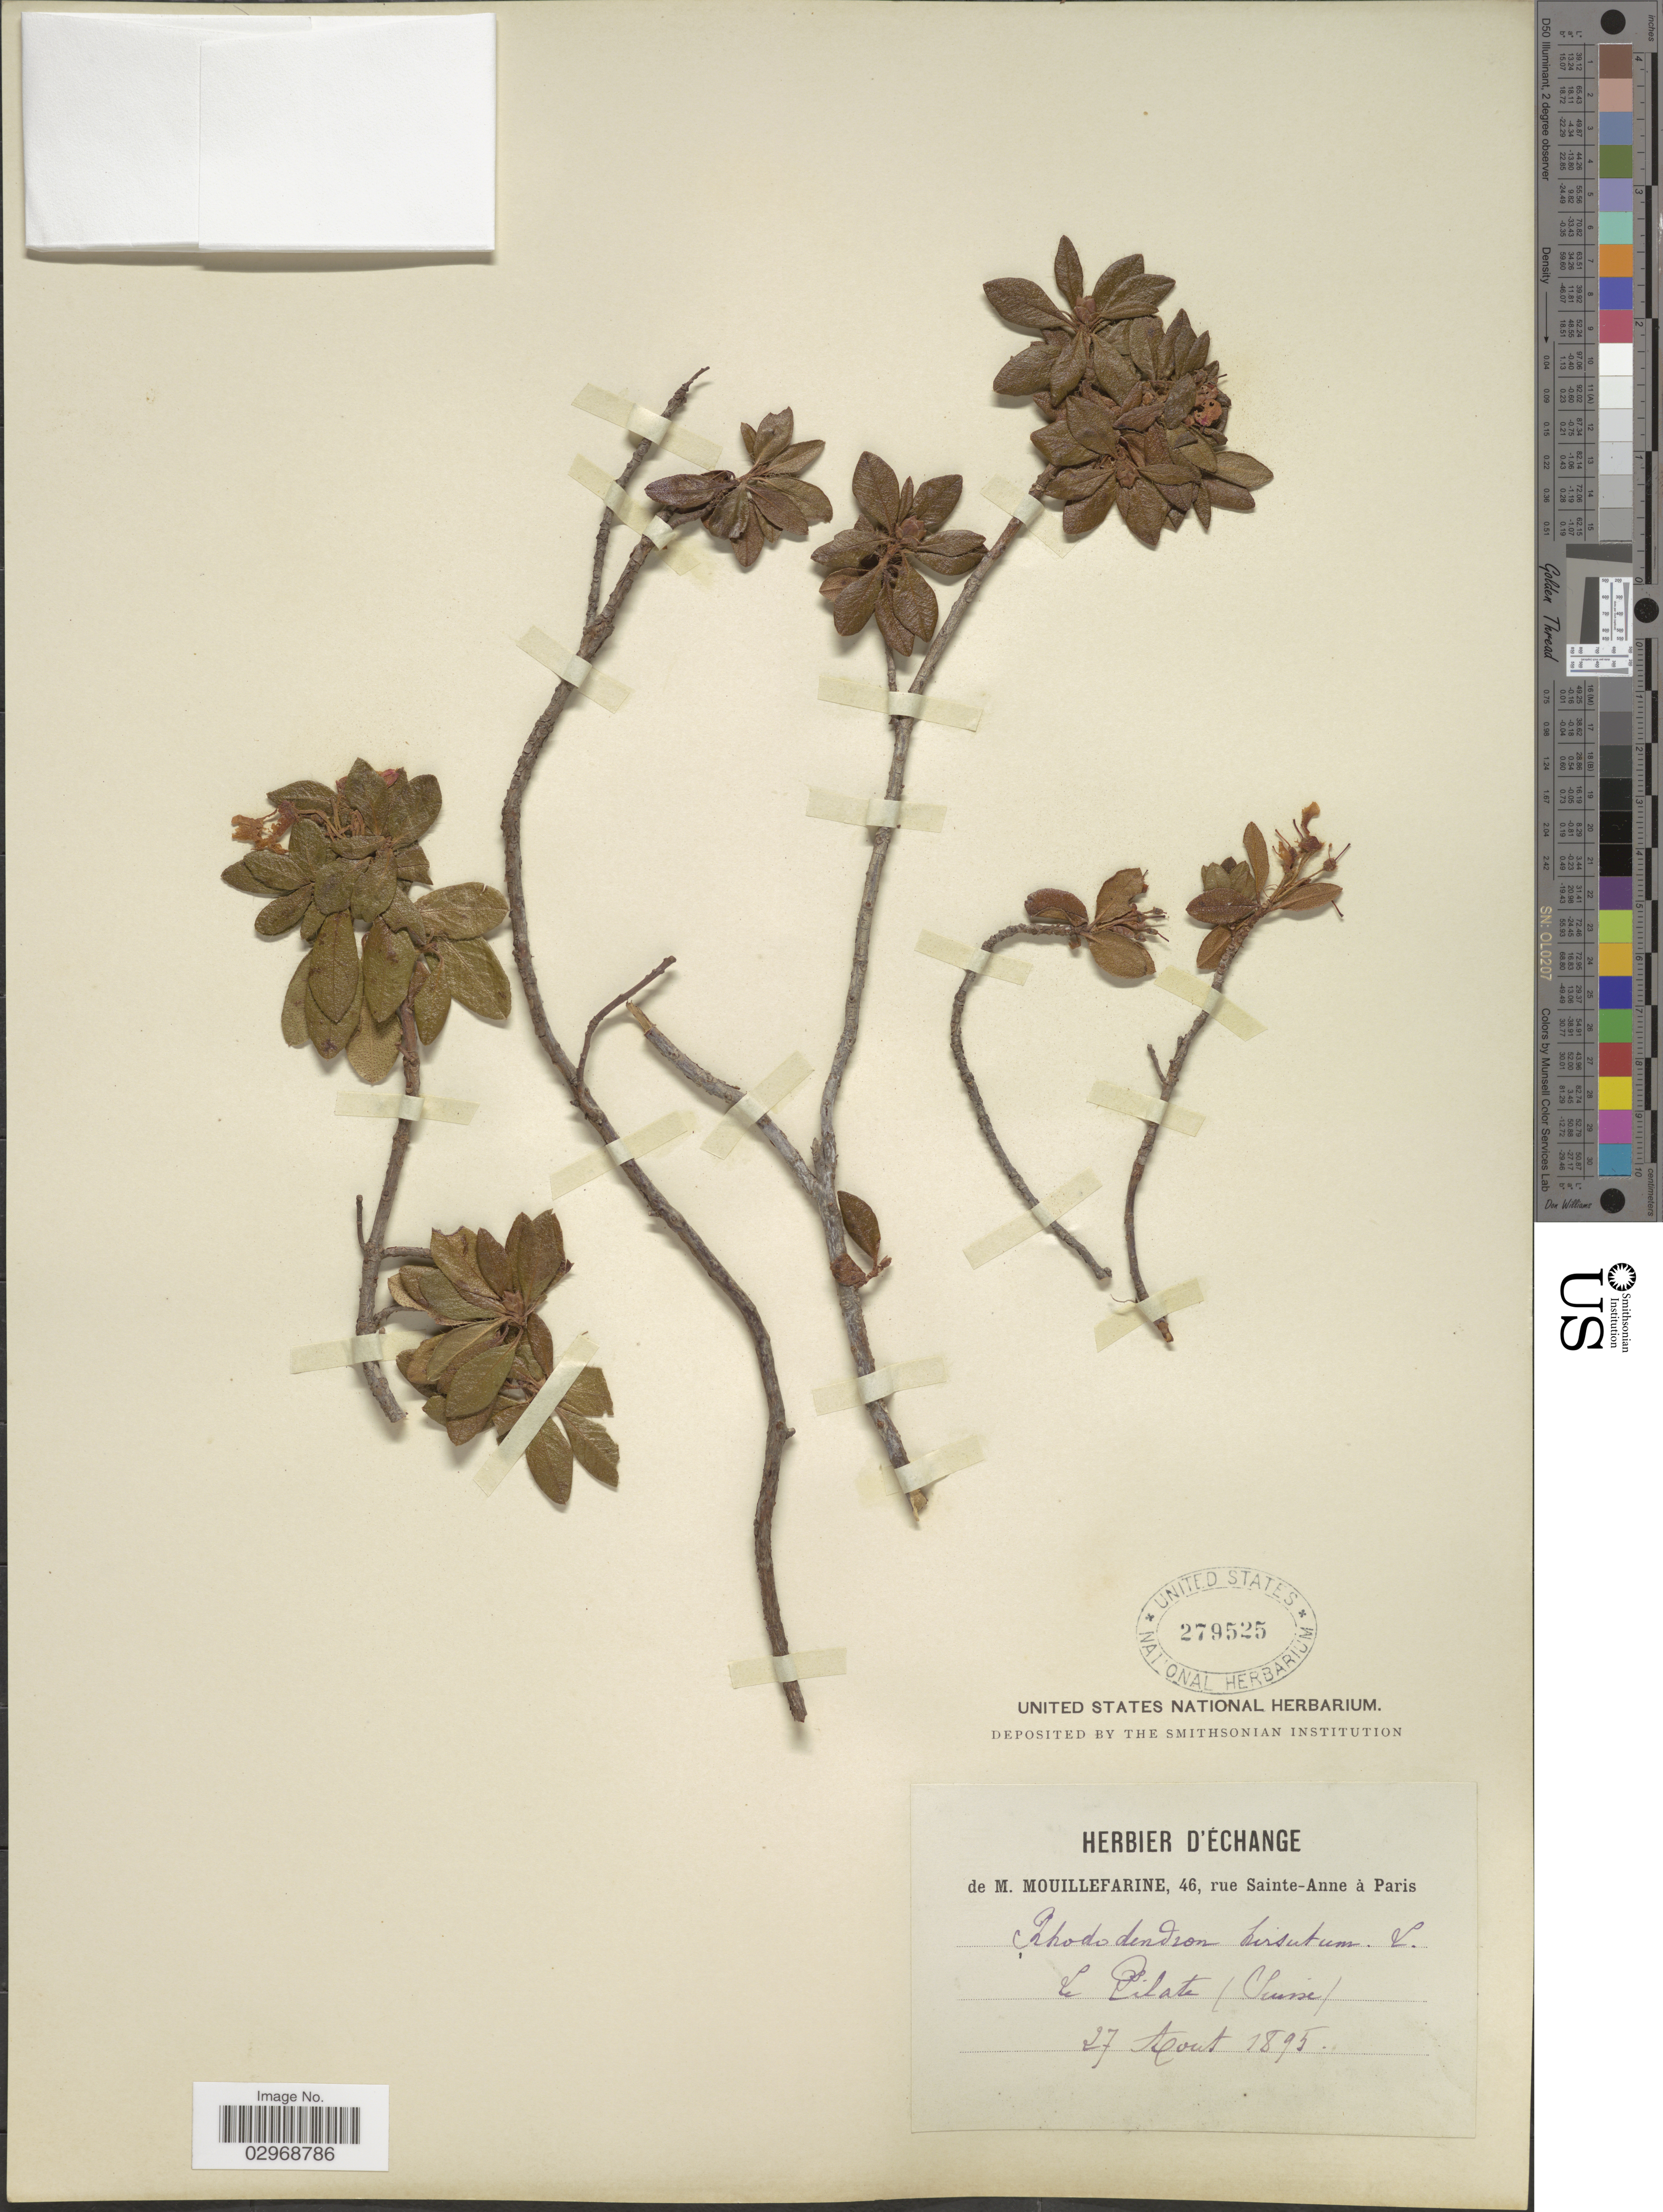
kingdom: Plantae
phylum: Tracheophyta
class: Magnoliopsida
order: Ericales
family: Ericaceae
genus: Rhododendron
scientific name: Rhododendron hirsutum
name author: L.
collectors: M. De Mouillefarine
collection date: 1895-08-27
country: Switzerland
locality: Le Pilate (Suisse).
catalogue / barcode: US 279525